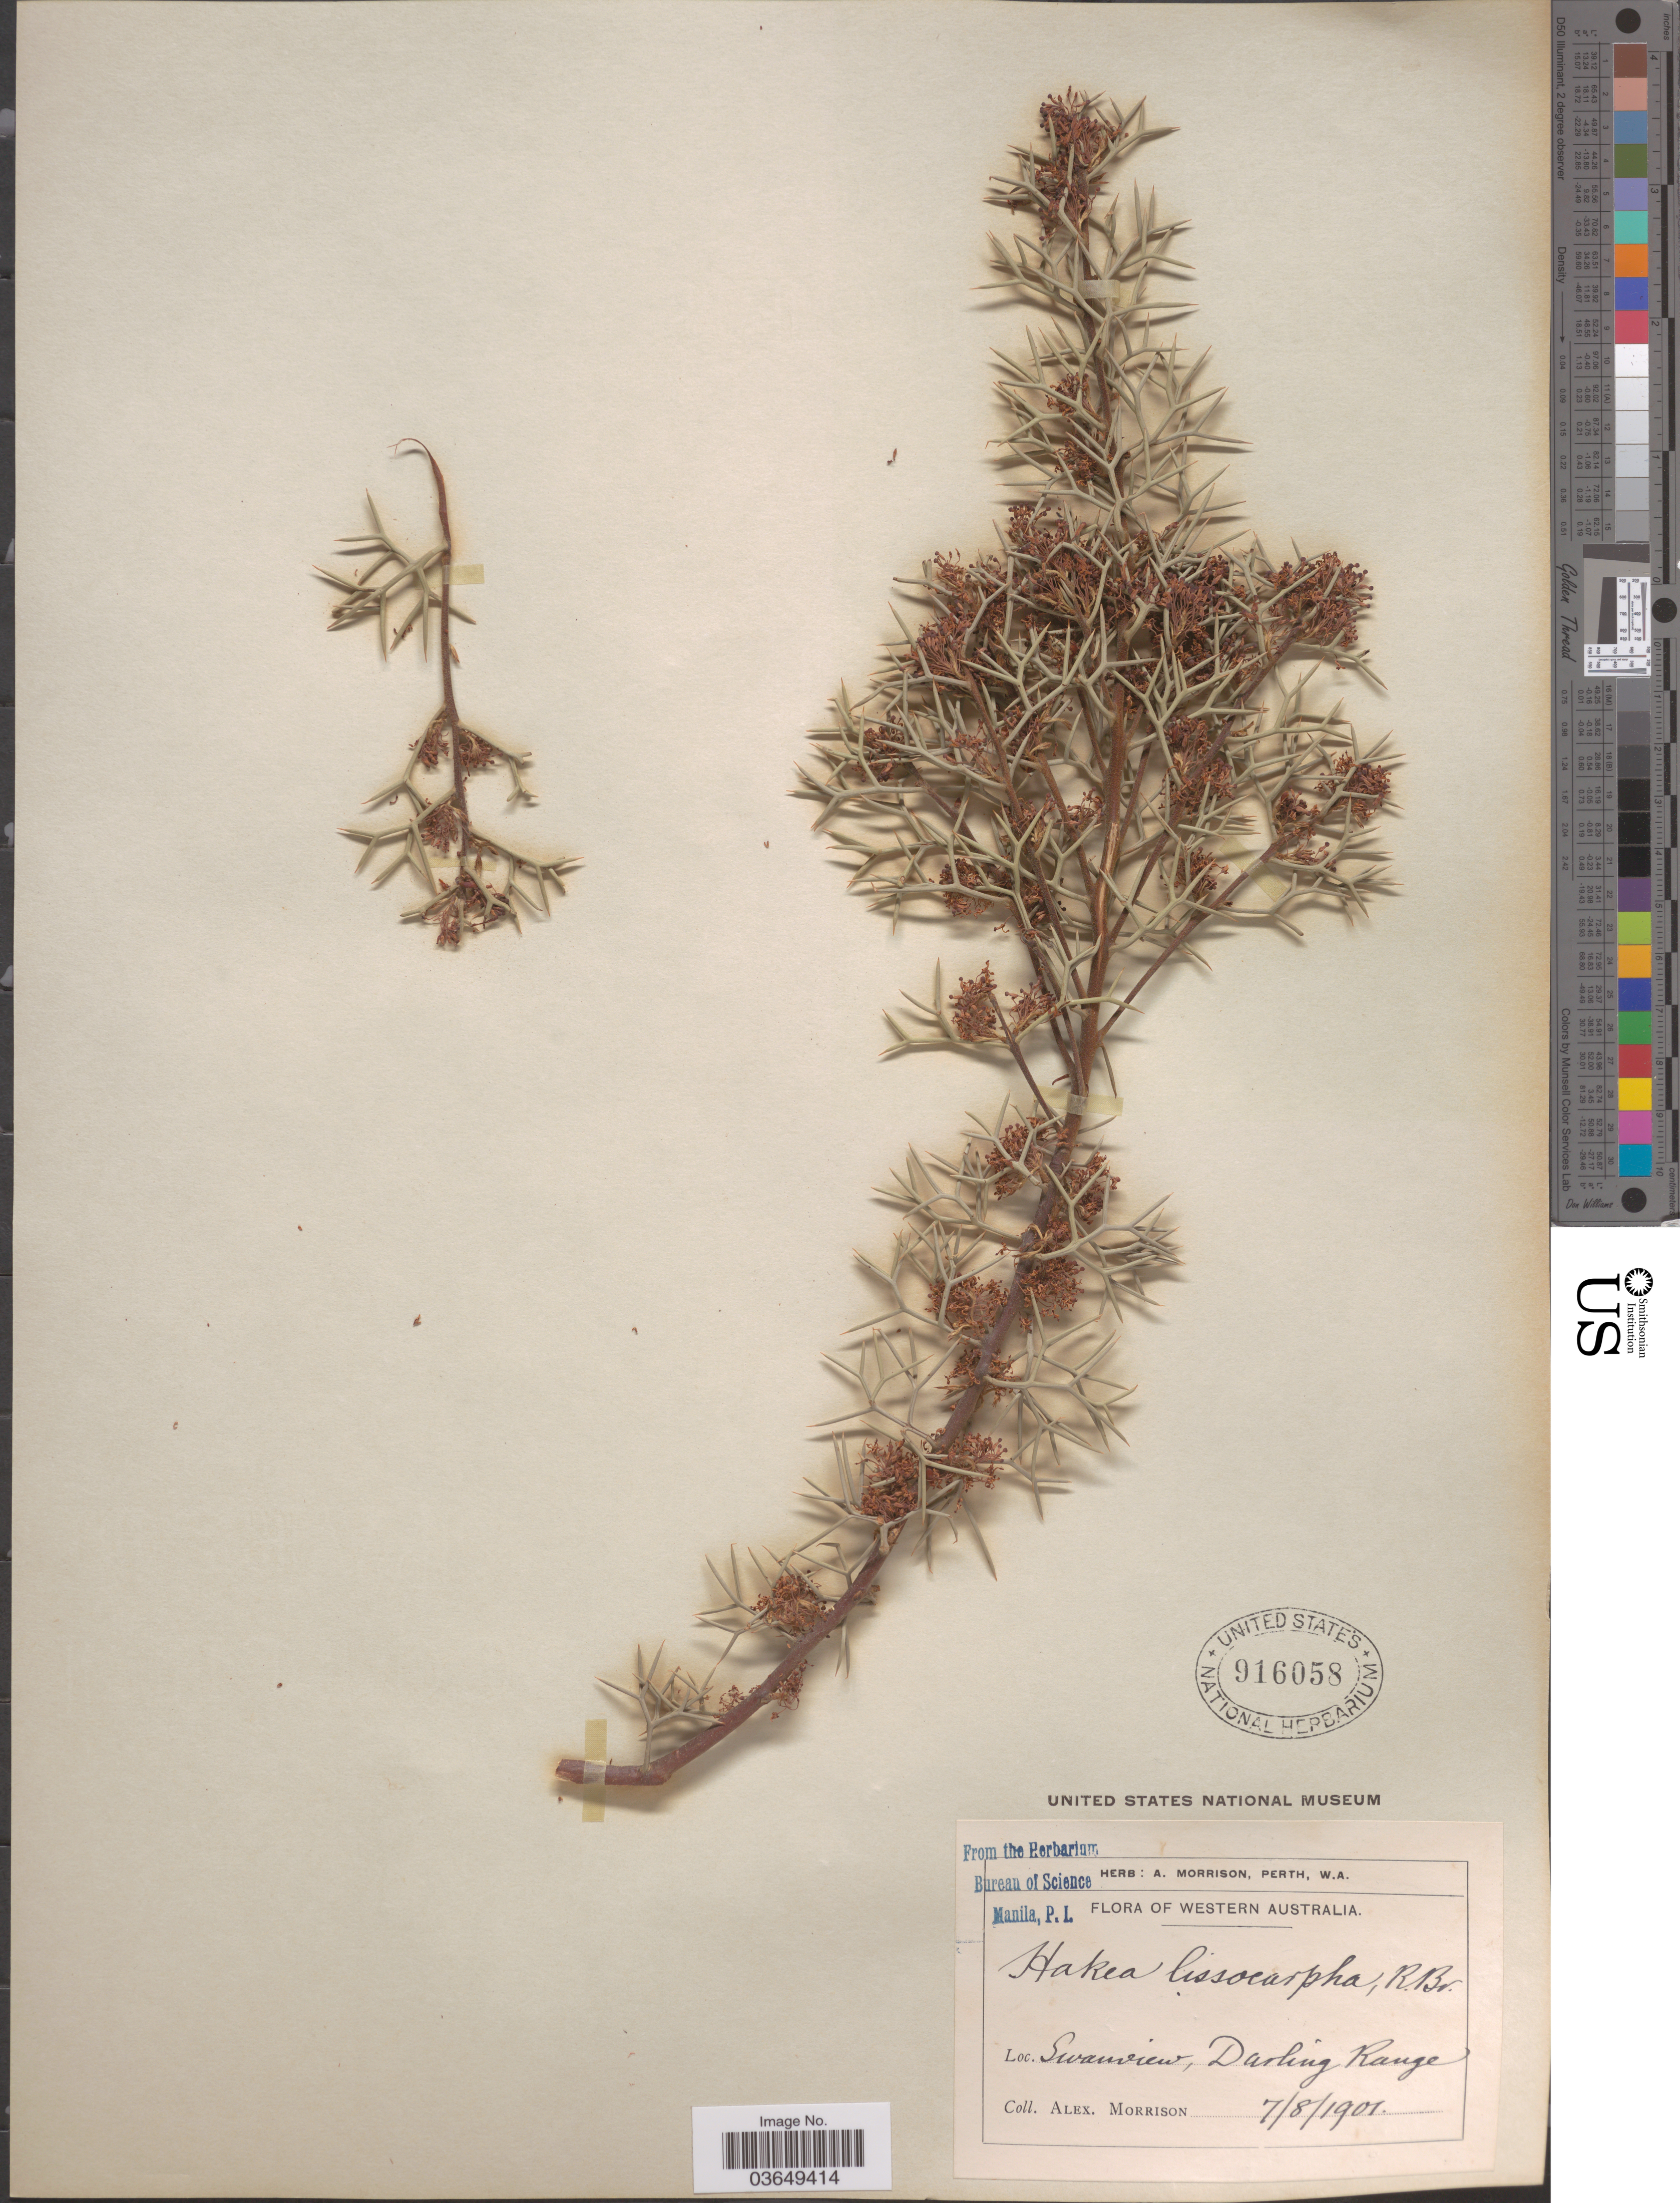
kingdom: Plantae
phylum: Tracheophyta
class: Magnoliopsida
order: Proteales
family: Proteaceae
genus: Hakea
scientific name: Hakea lissocarpha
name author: R. Br.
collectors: A. Morrison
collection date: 1901-08-07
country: Australia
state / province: Western Australia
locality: Swanview, Darling Range.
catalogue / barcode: US 916058